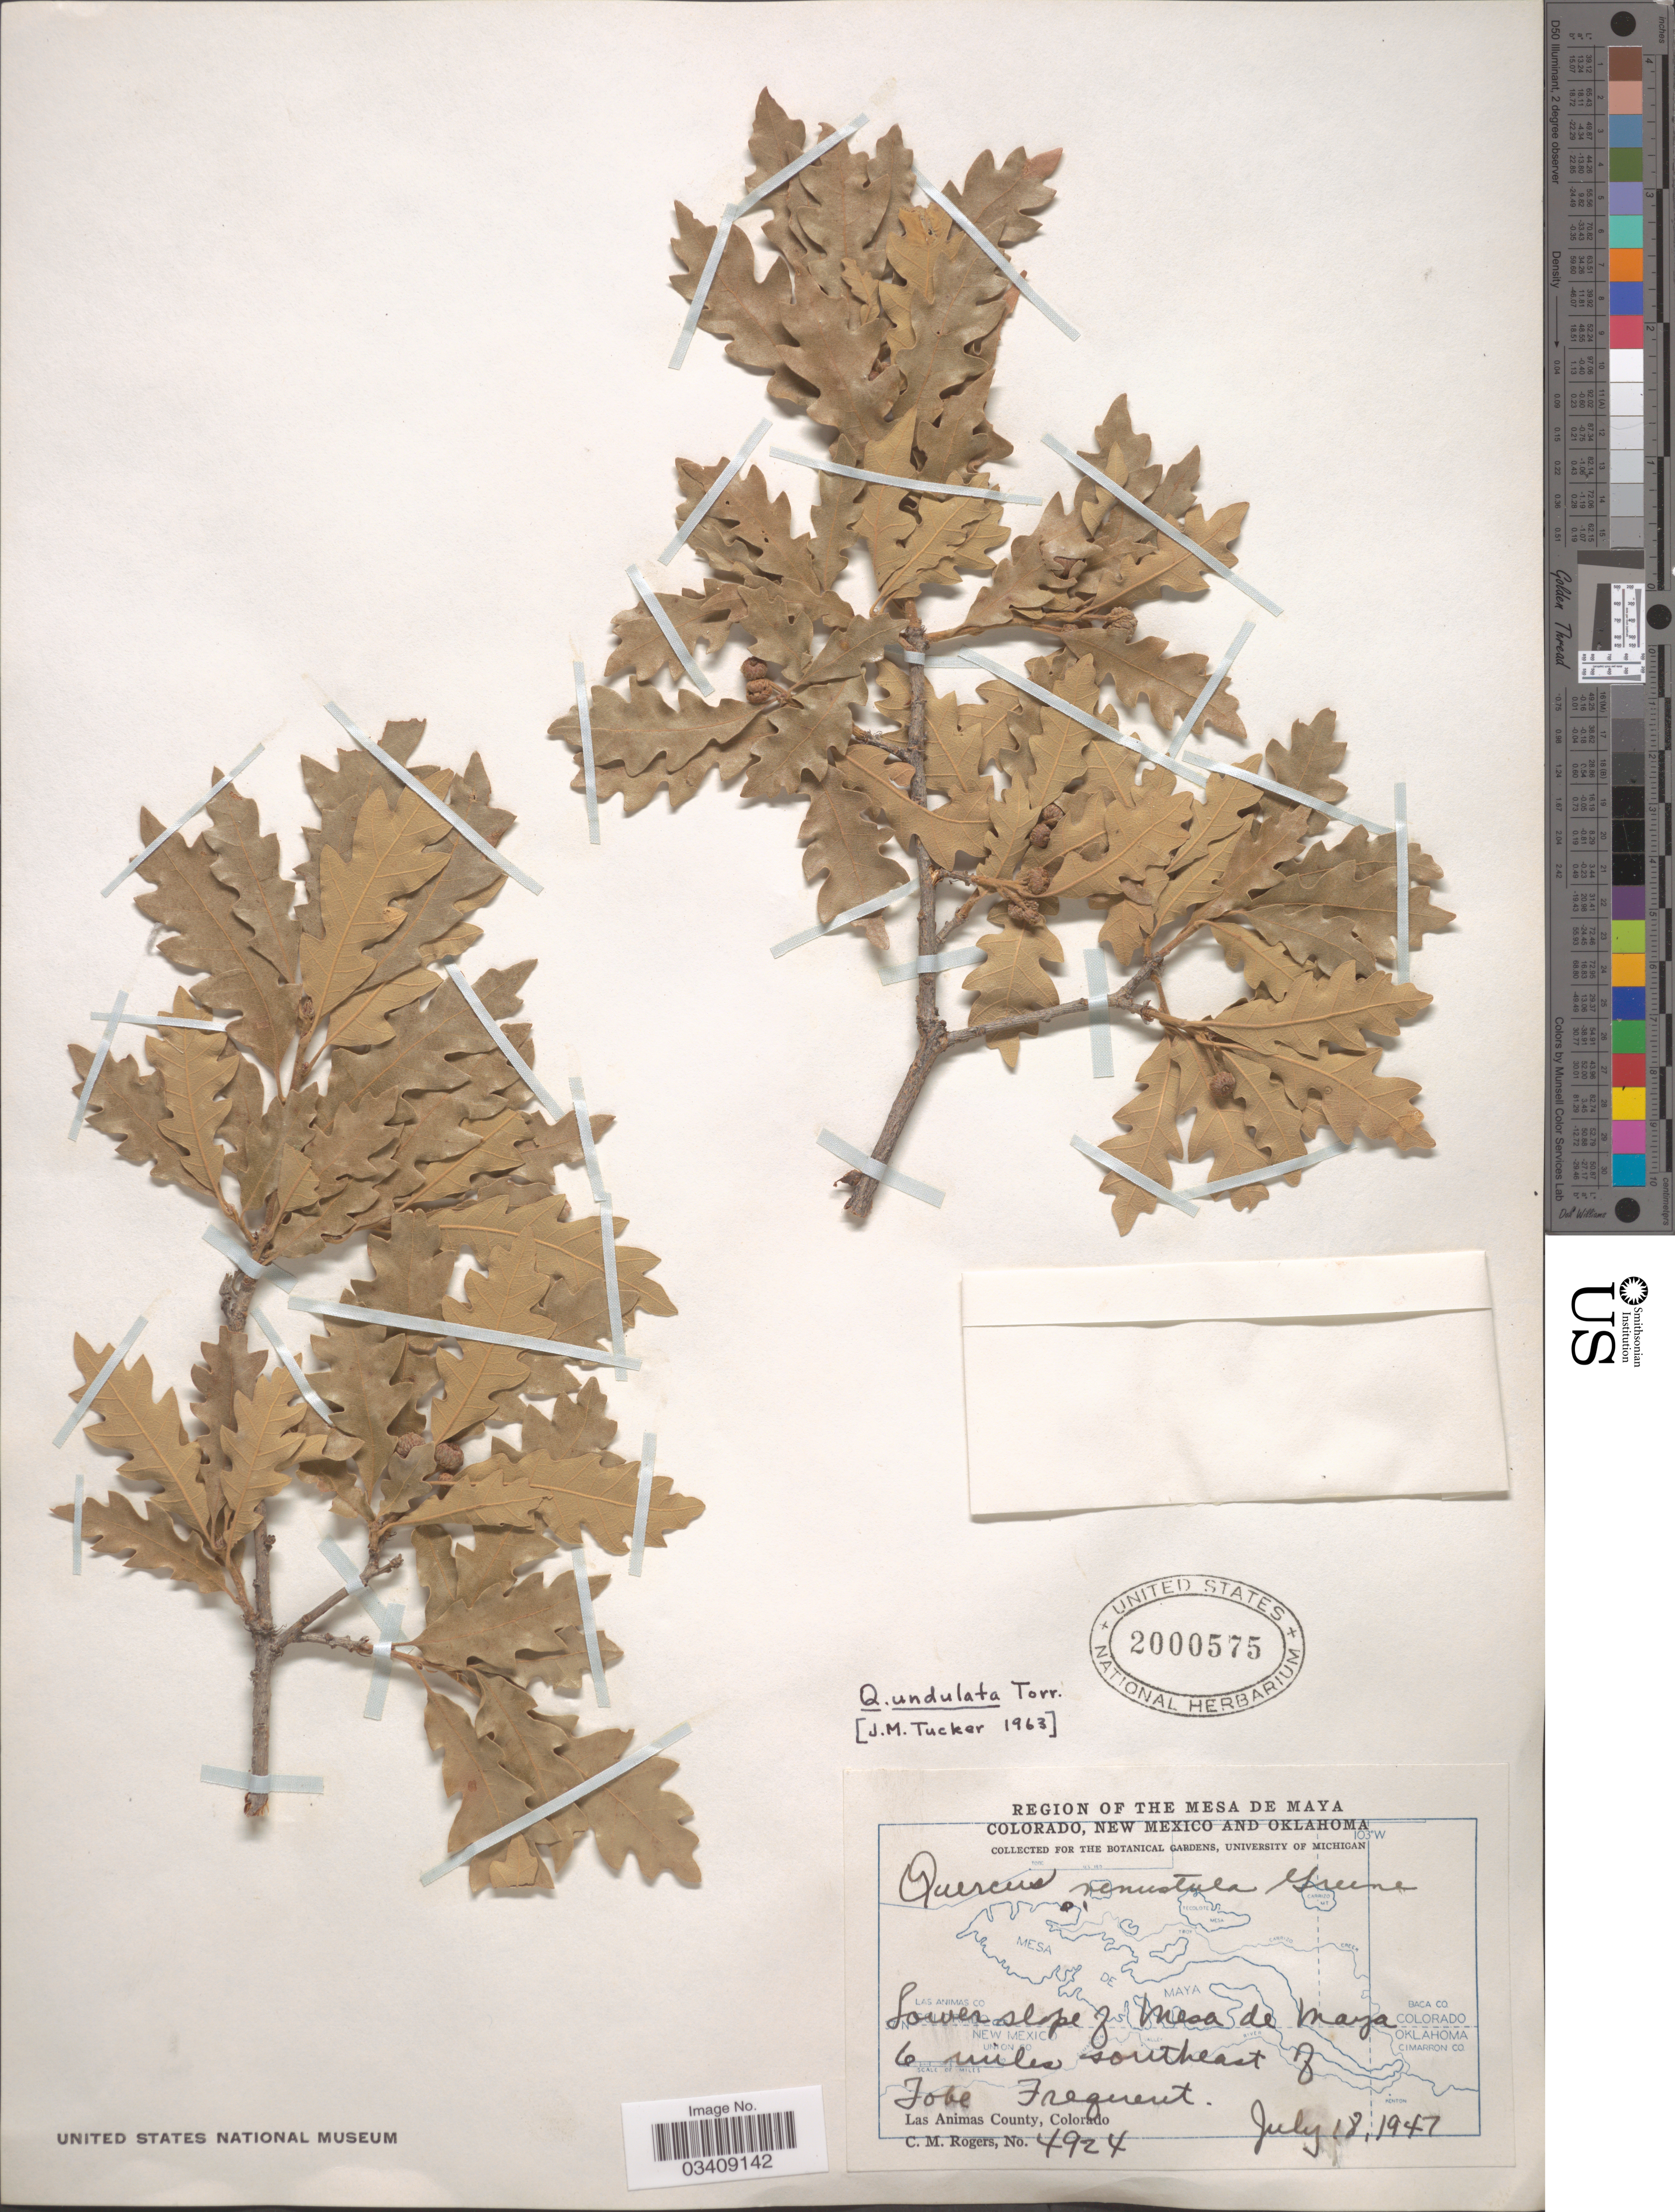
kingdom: Plantae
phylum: Tracheophyta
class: Magnoliopsida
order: Fagales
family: Fagaceae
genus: Quercus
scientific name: Quercus undulata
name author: Torr.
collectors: C. M. Rogers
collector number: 4924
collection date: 1947-07-18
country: United States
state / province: Colorado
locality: Region of the Mesa de Maya. Lower slope of Mesa de Maya. 6 miles southeast of Tobe. Las Animas County.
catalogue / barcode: US 2000575